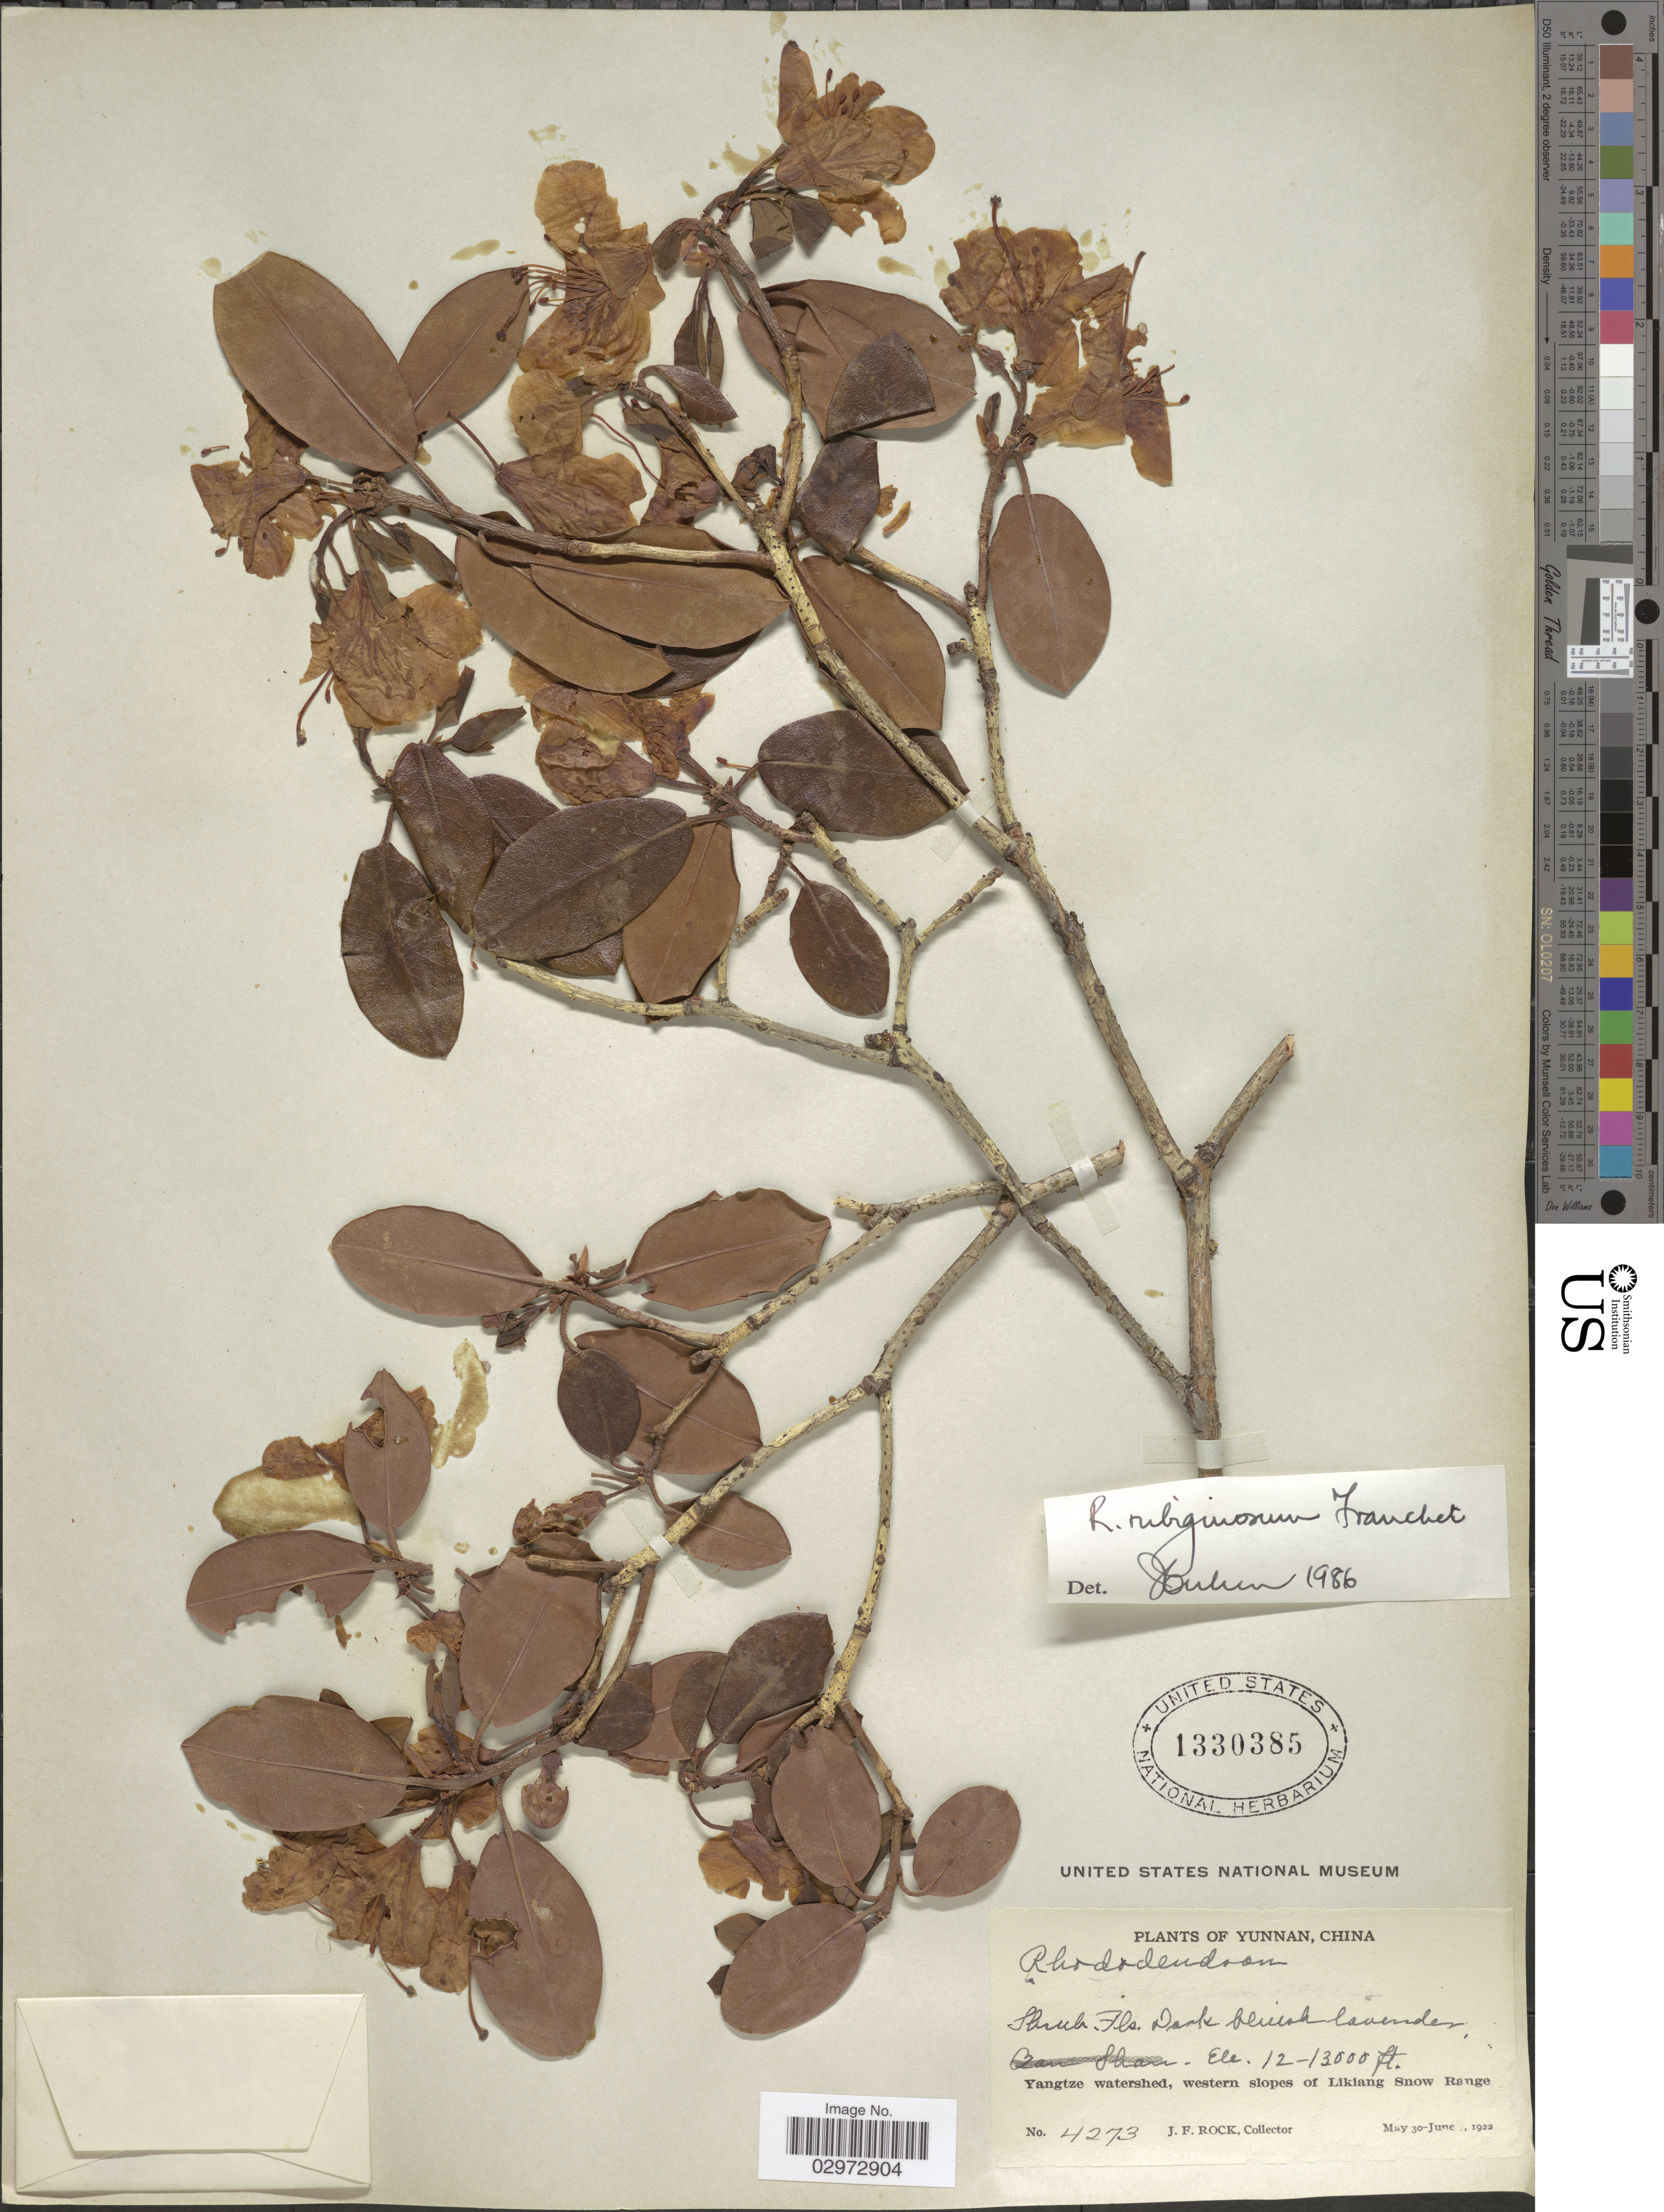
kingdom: Plantae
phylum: Tracheophyta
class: Magnoliopsida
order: Ericales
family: Ericaceae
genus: Rhododendron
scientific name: Rhododendron rubiginosum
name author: Franch.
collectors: J. Rock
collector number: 4273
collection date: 1922-05-30/1922-06-02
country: China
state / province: Yunnan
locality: Yangtze watershed, western slopes of Likiang Snow Range.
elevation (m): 3658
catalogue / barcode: US 1330385